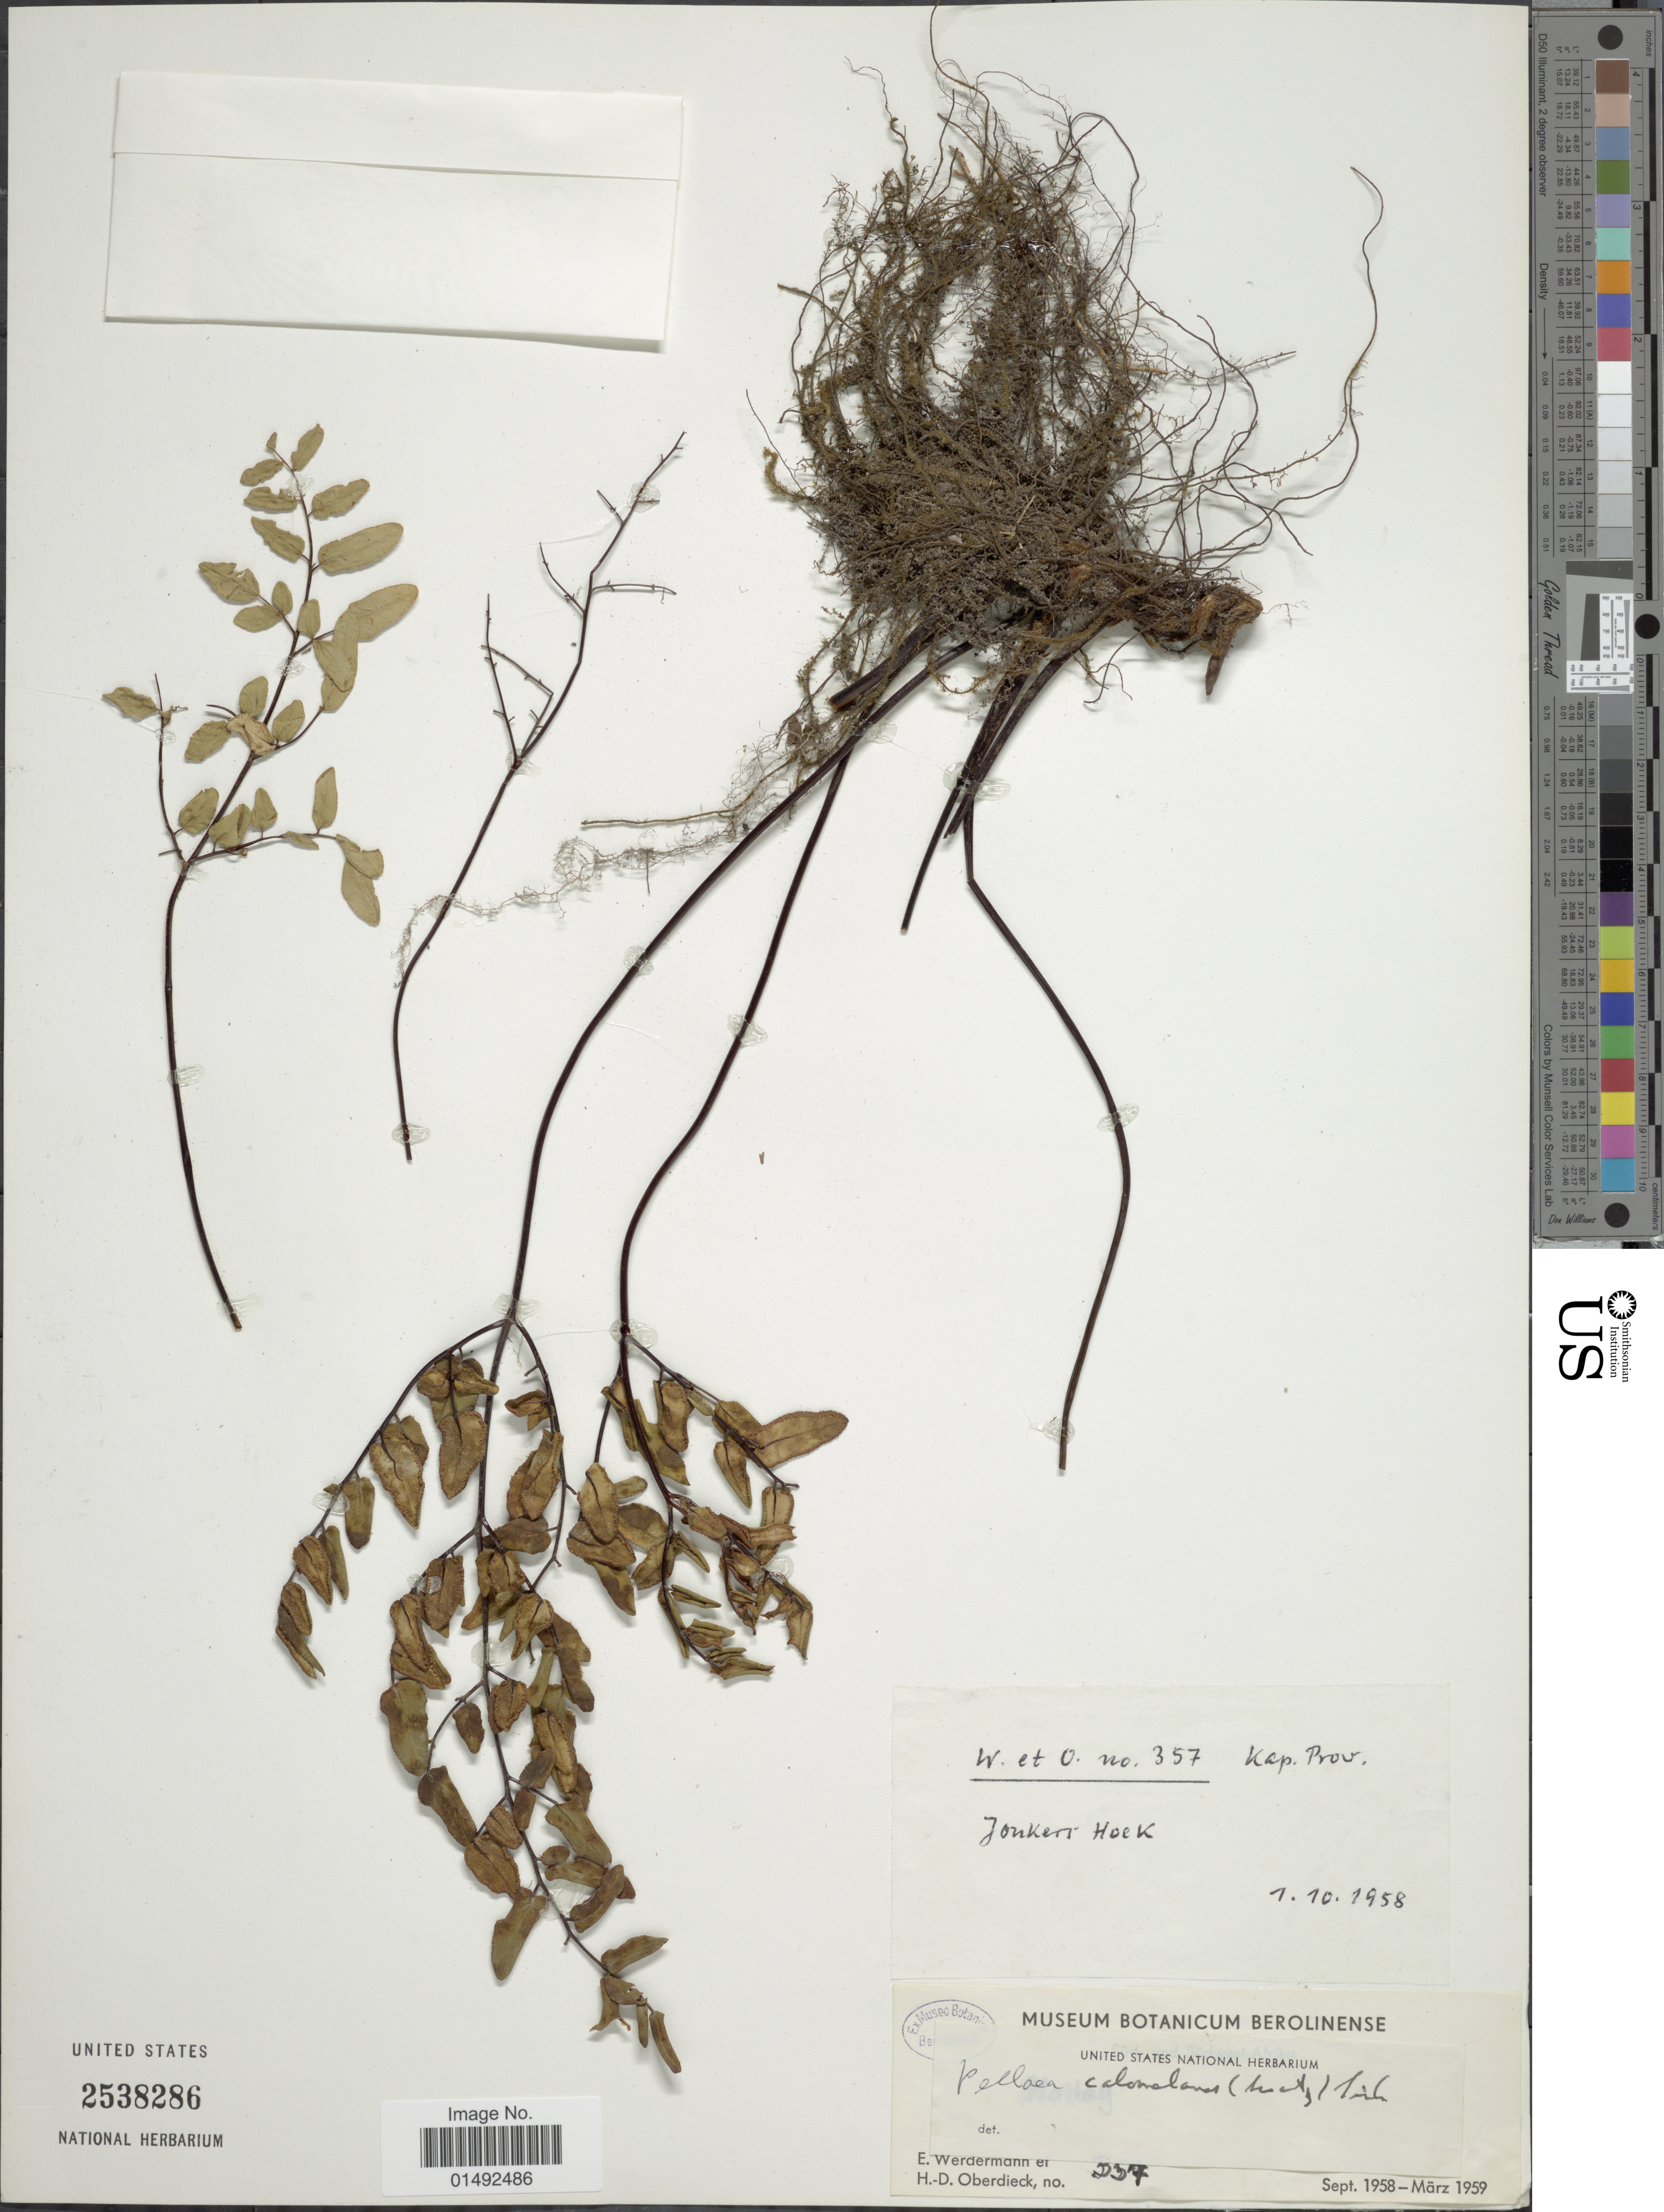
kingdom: Plantae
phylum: Tracheophyta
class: Polypodiopsida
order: Polypodiales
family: Pteridaceae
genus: Pellaea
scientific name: Pellaea calomelanos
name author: (Sw.) Link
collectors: E. Werdermann & H. Oberdieck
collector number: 357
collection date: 1958-10-01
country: South Africa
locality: Kap Prov. Jonkerr Hoek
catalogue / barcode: US 2538286